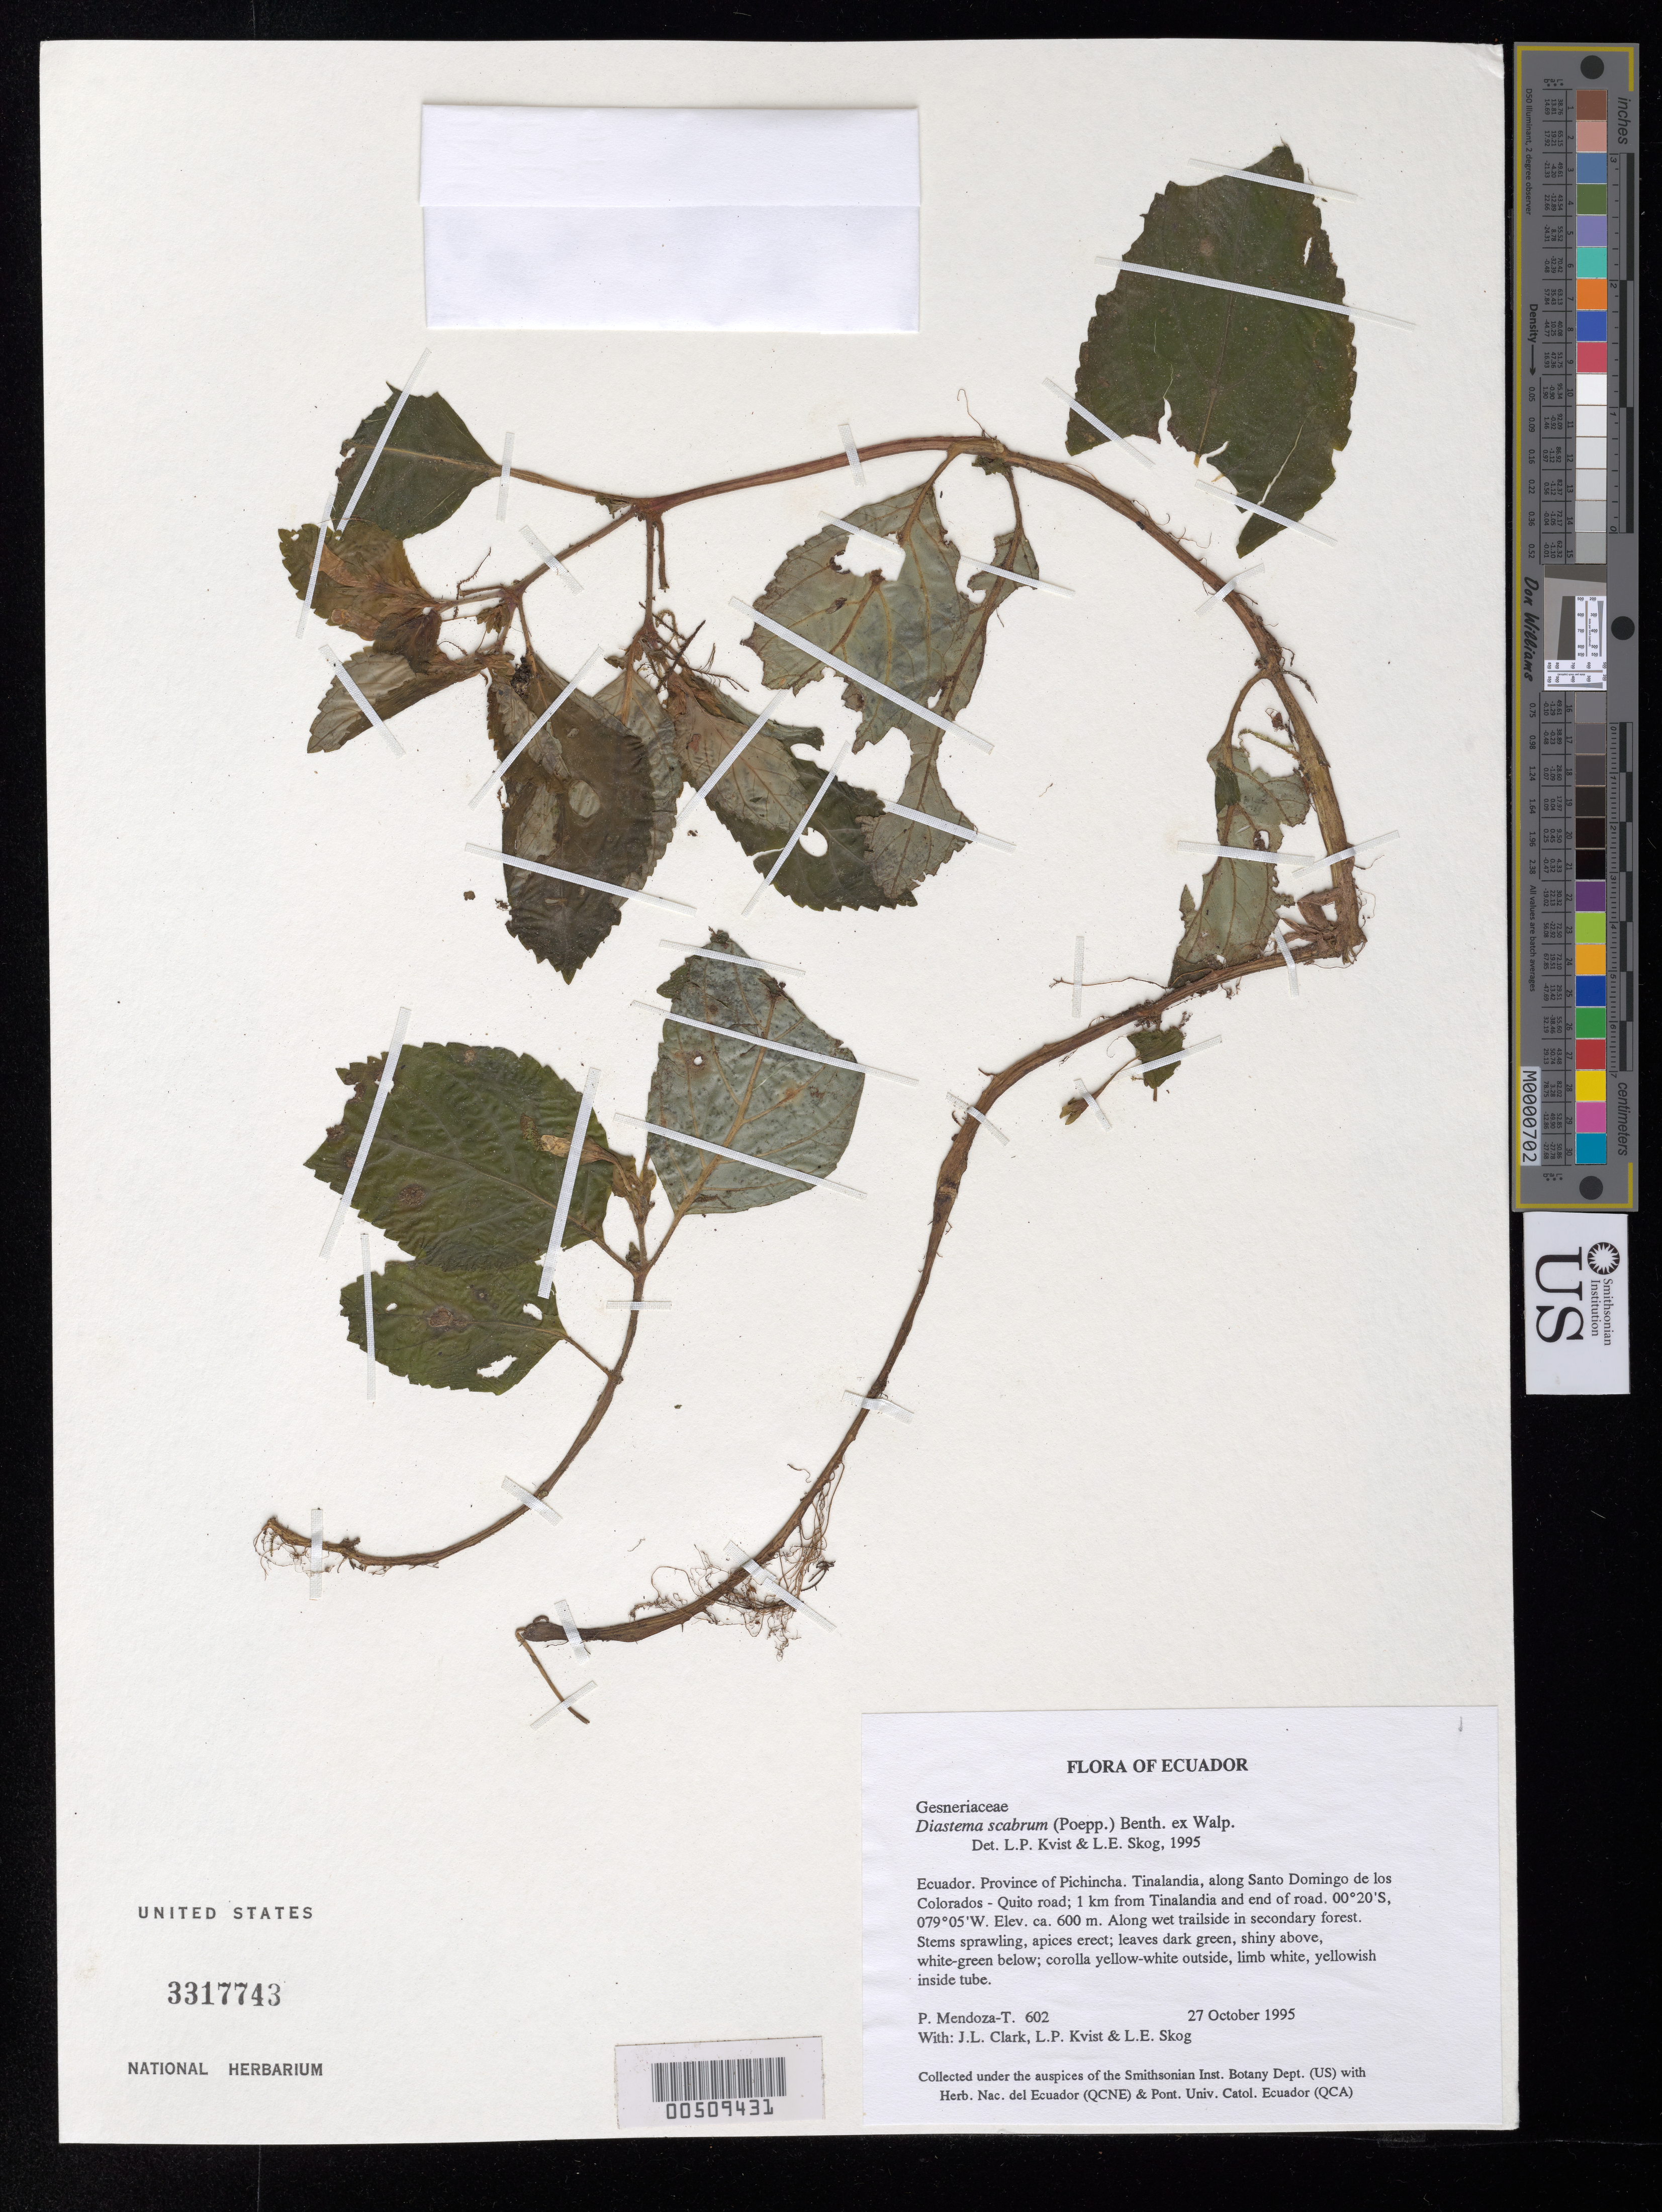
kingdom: Plantae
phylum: Tracheophyta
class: Magnoliopsida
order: Lamiales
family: Gesneriaceae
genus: Diastema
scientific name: Diastema scabrum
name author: (Poepp.) Benth. ex Walp.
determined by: Skog, Laurence E.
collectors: P. Mendoza-T., J. L. Clark, L. P. Kvist & L. E. Skog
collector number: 602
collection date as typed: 27 Oct 1995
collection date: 1995-10-27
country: Ecuador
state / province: Pichincha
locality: Tinalandia, along Santo Domingo de los Colorados - Quito road; 1 km from Tinalandia and end of road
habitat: Along wet trailside in secondary forest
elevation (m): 600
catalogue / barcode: US 3317743